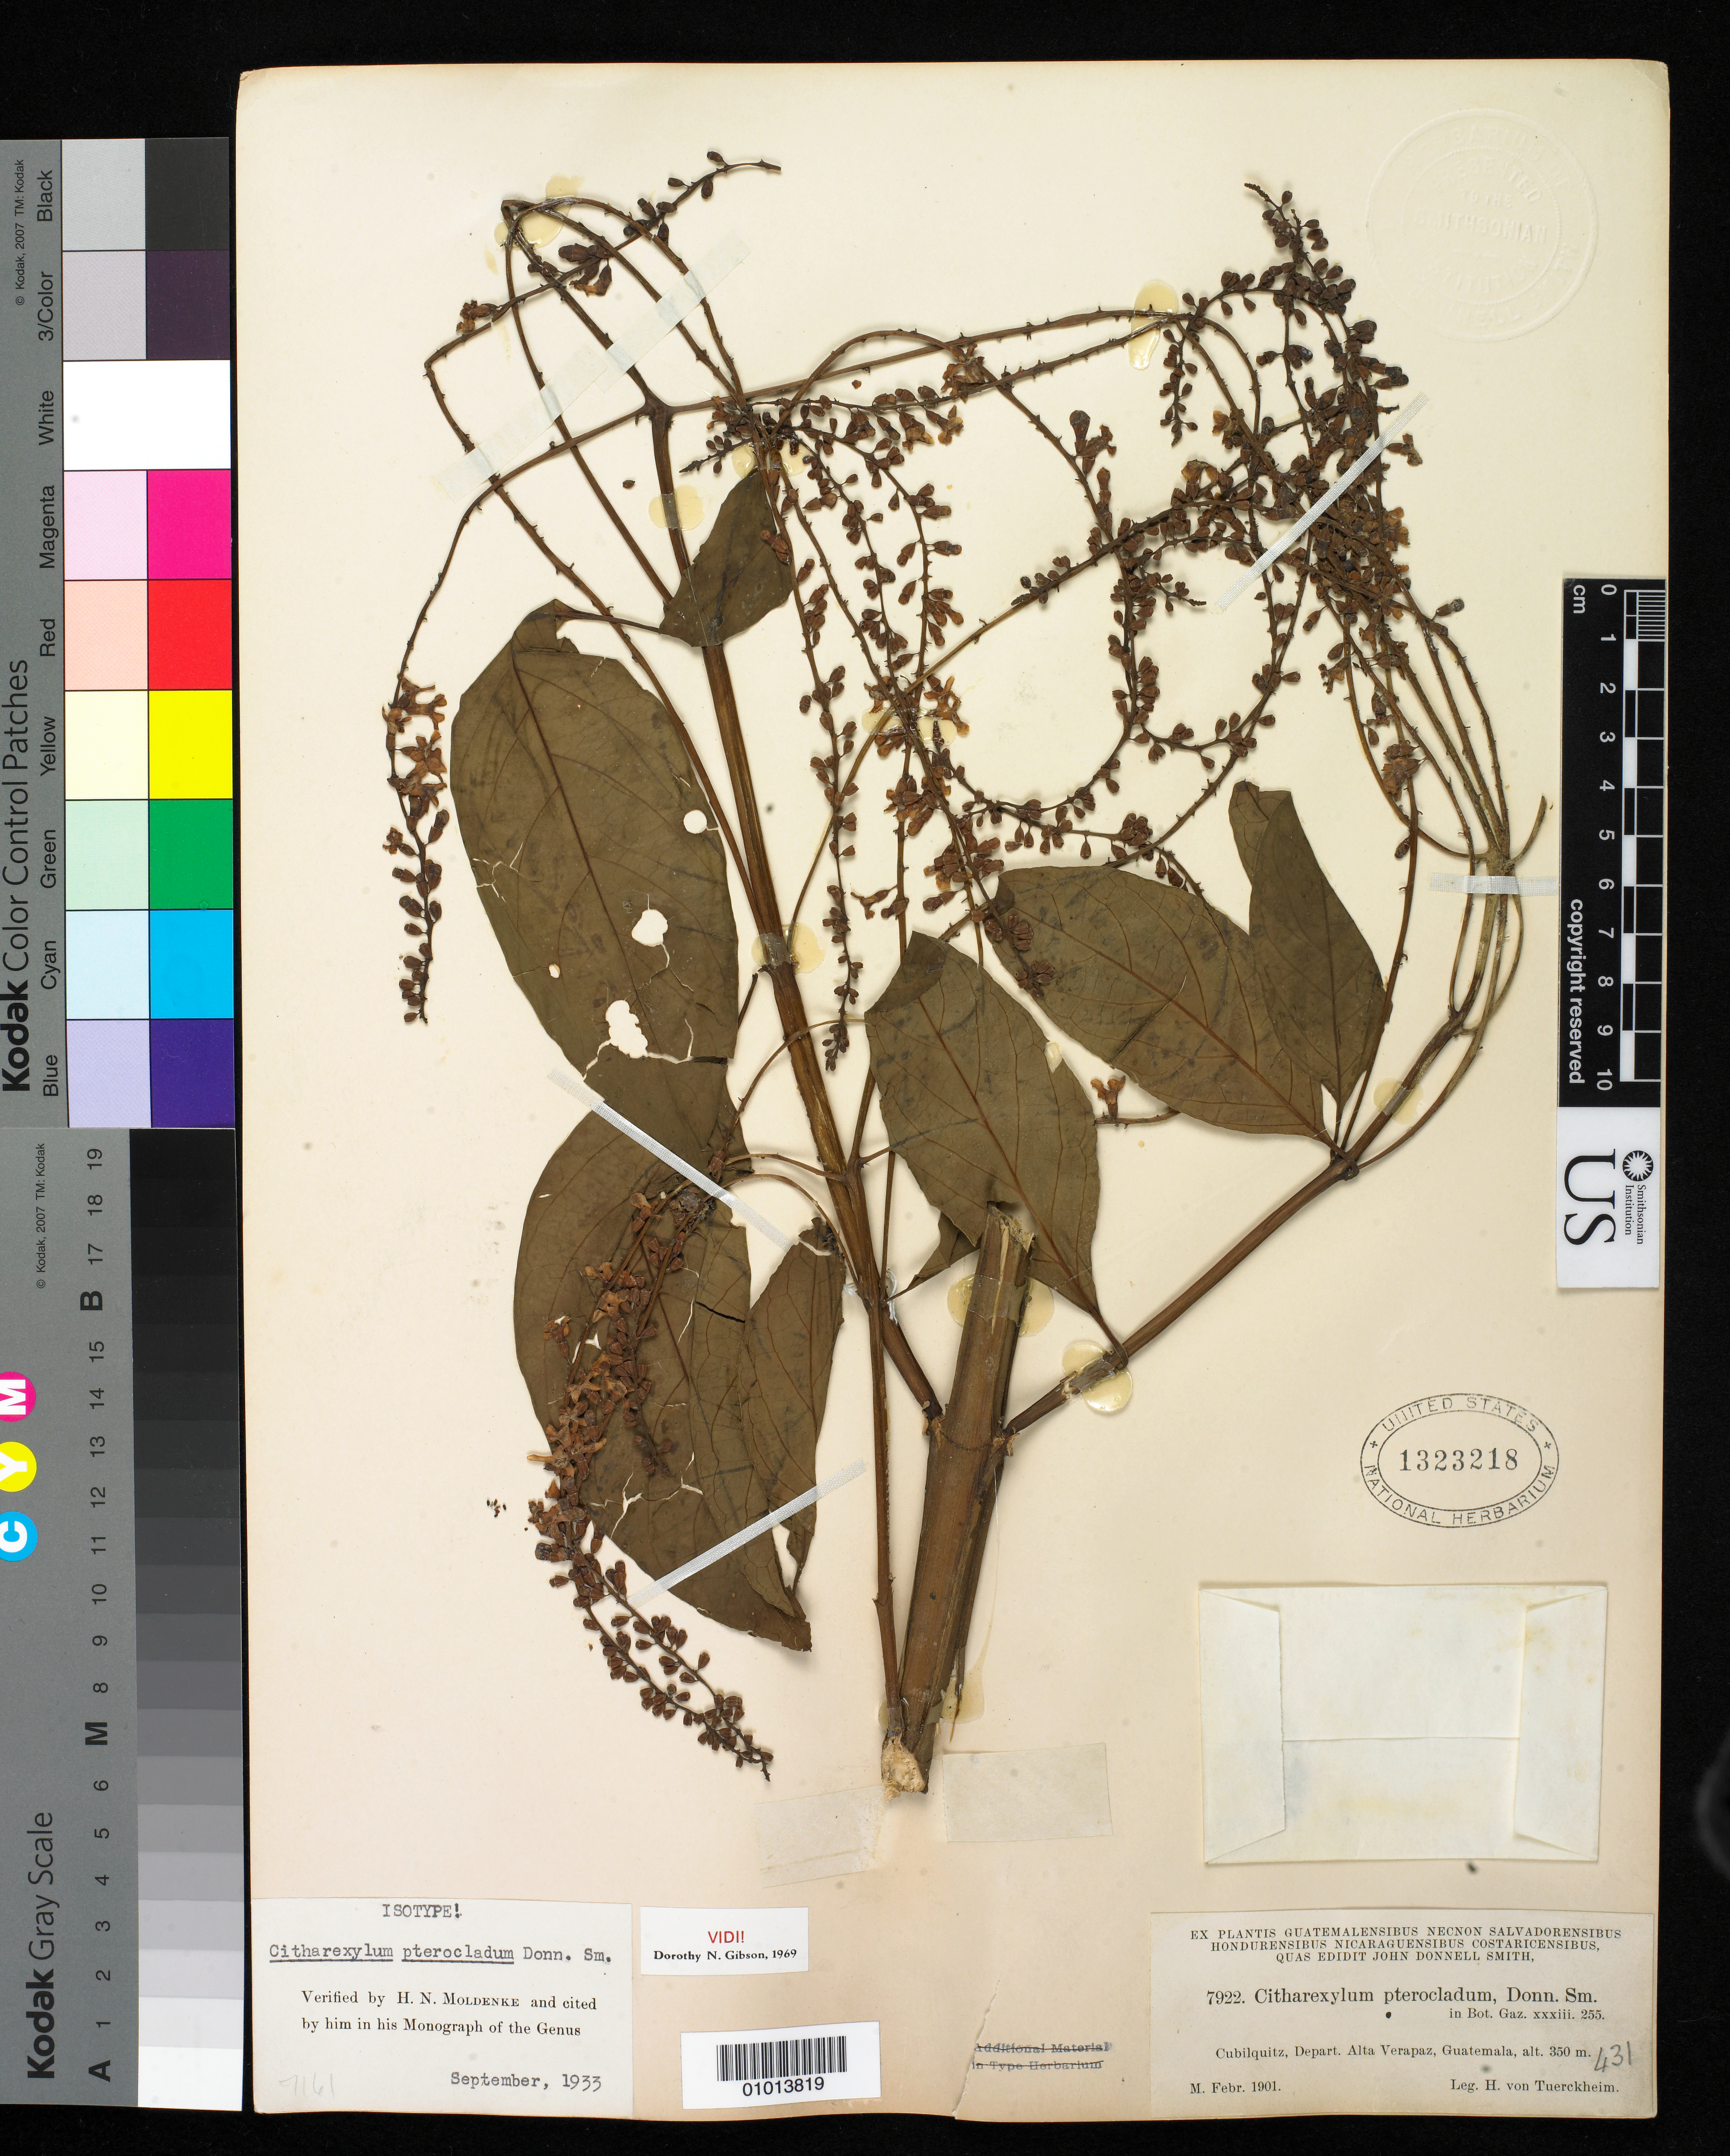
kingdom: Plantae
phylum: Tracheophyta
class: Magnoliopsida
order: Lamiales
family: Verbenaceae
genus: Citharexylum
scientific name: Citharexylum pterocladum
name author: Donn. Sm.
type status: Isotype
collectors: H. von Türckheim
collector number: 7922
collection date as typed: Feb 1901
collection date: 1901-02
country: Guatemala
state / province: Alta Verapaz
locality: Cubilquitz.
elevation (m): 350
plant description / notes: One of two sheets (USNH 1323218, 1323219) ex John Donnell Smith herbarium; annotated "isotype" and "type", respectively, by Moldenke (1933) but probably syntypes.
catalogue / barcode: US 1323218